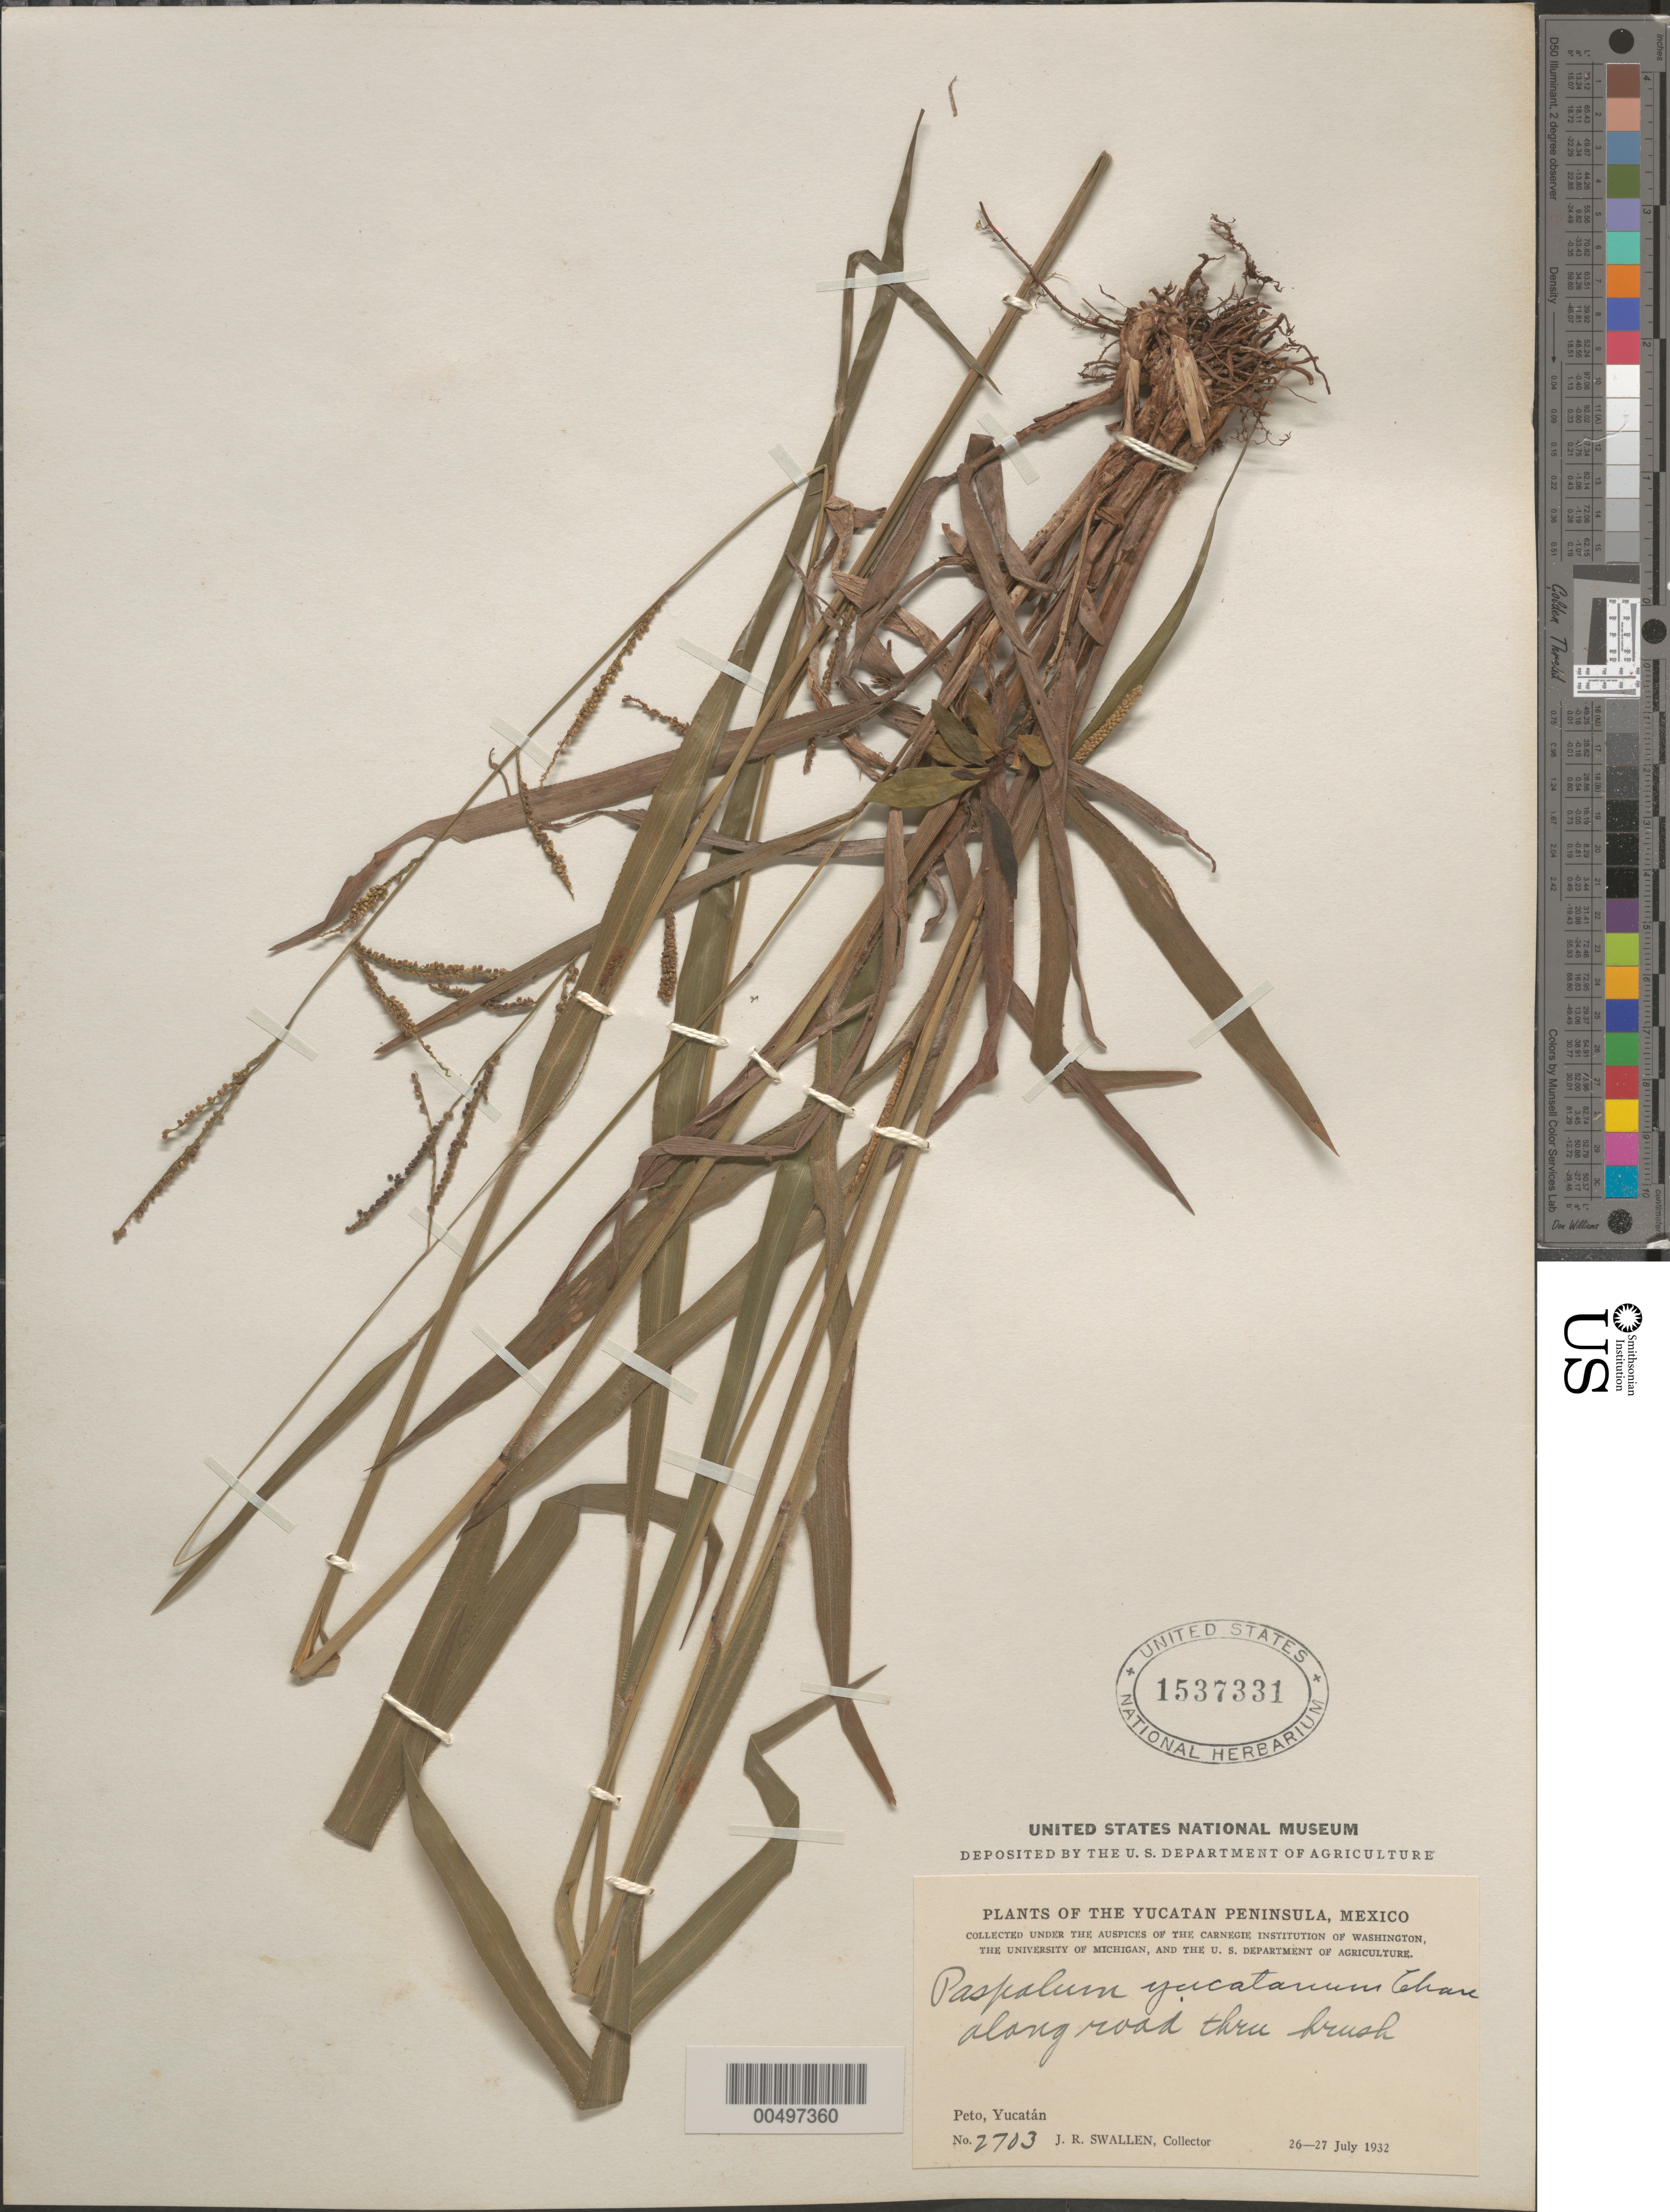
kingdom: Plantae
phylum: Tracheophyta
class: Liliopsida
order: Poales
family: Poaceae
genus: Paspalum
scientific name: Paspalum blodgettii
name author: Chapm.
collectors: J. R. Swallen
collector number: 2703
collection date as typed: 26 Jul 1932 to 27 Jul 1932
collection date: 1932-07-26/1932-07-27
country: Mexico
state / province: Yucatan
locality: Yucatan Peninsula, Peto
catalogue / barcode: US 1537331